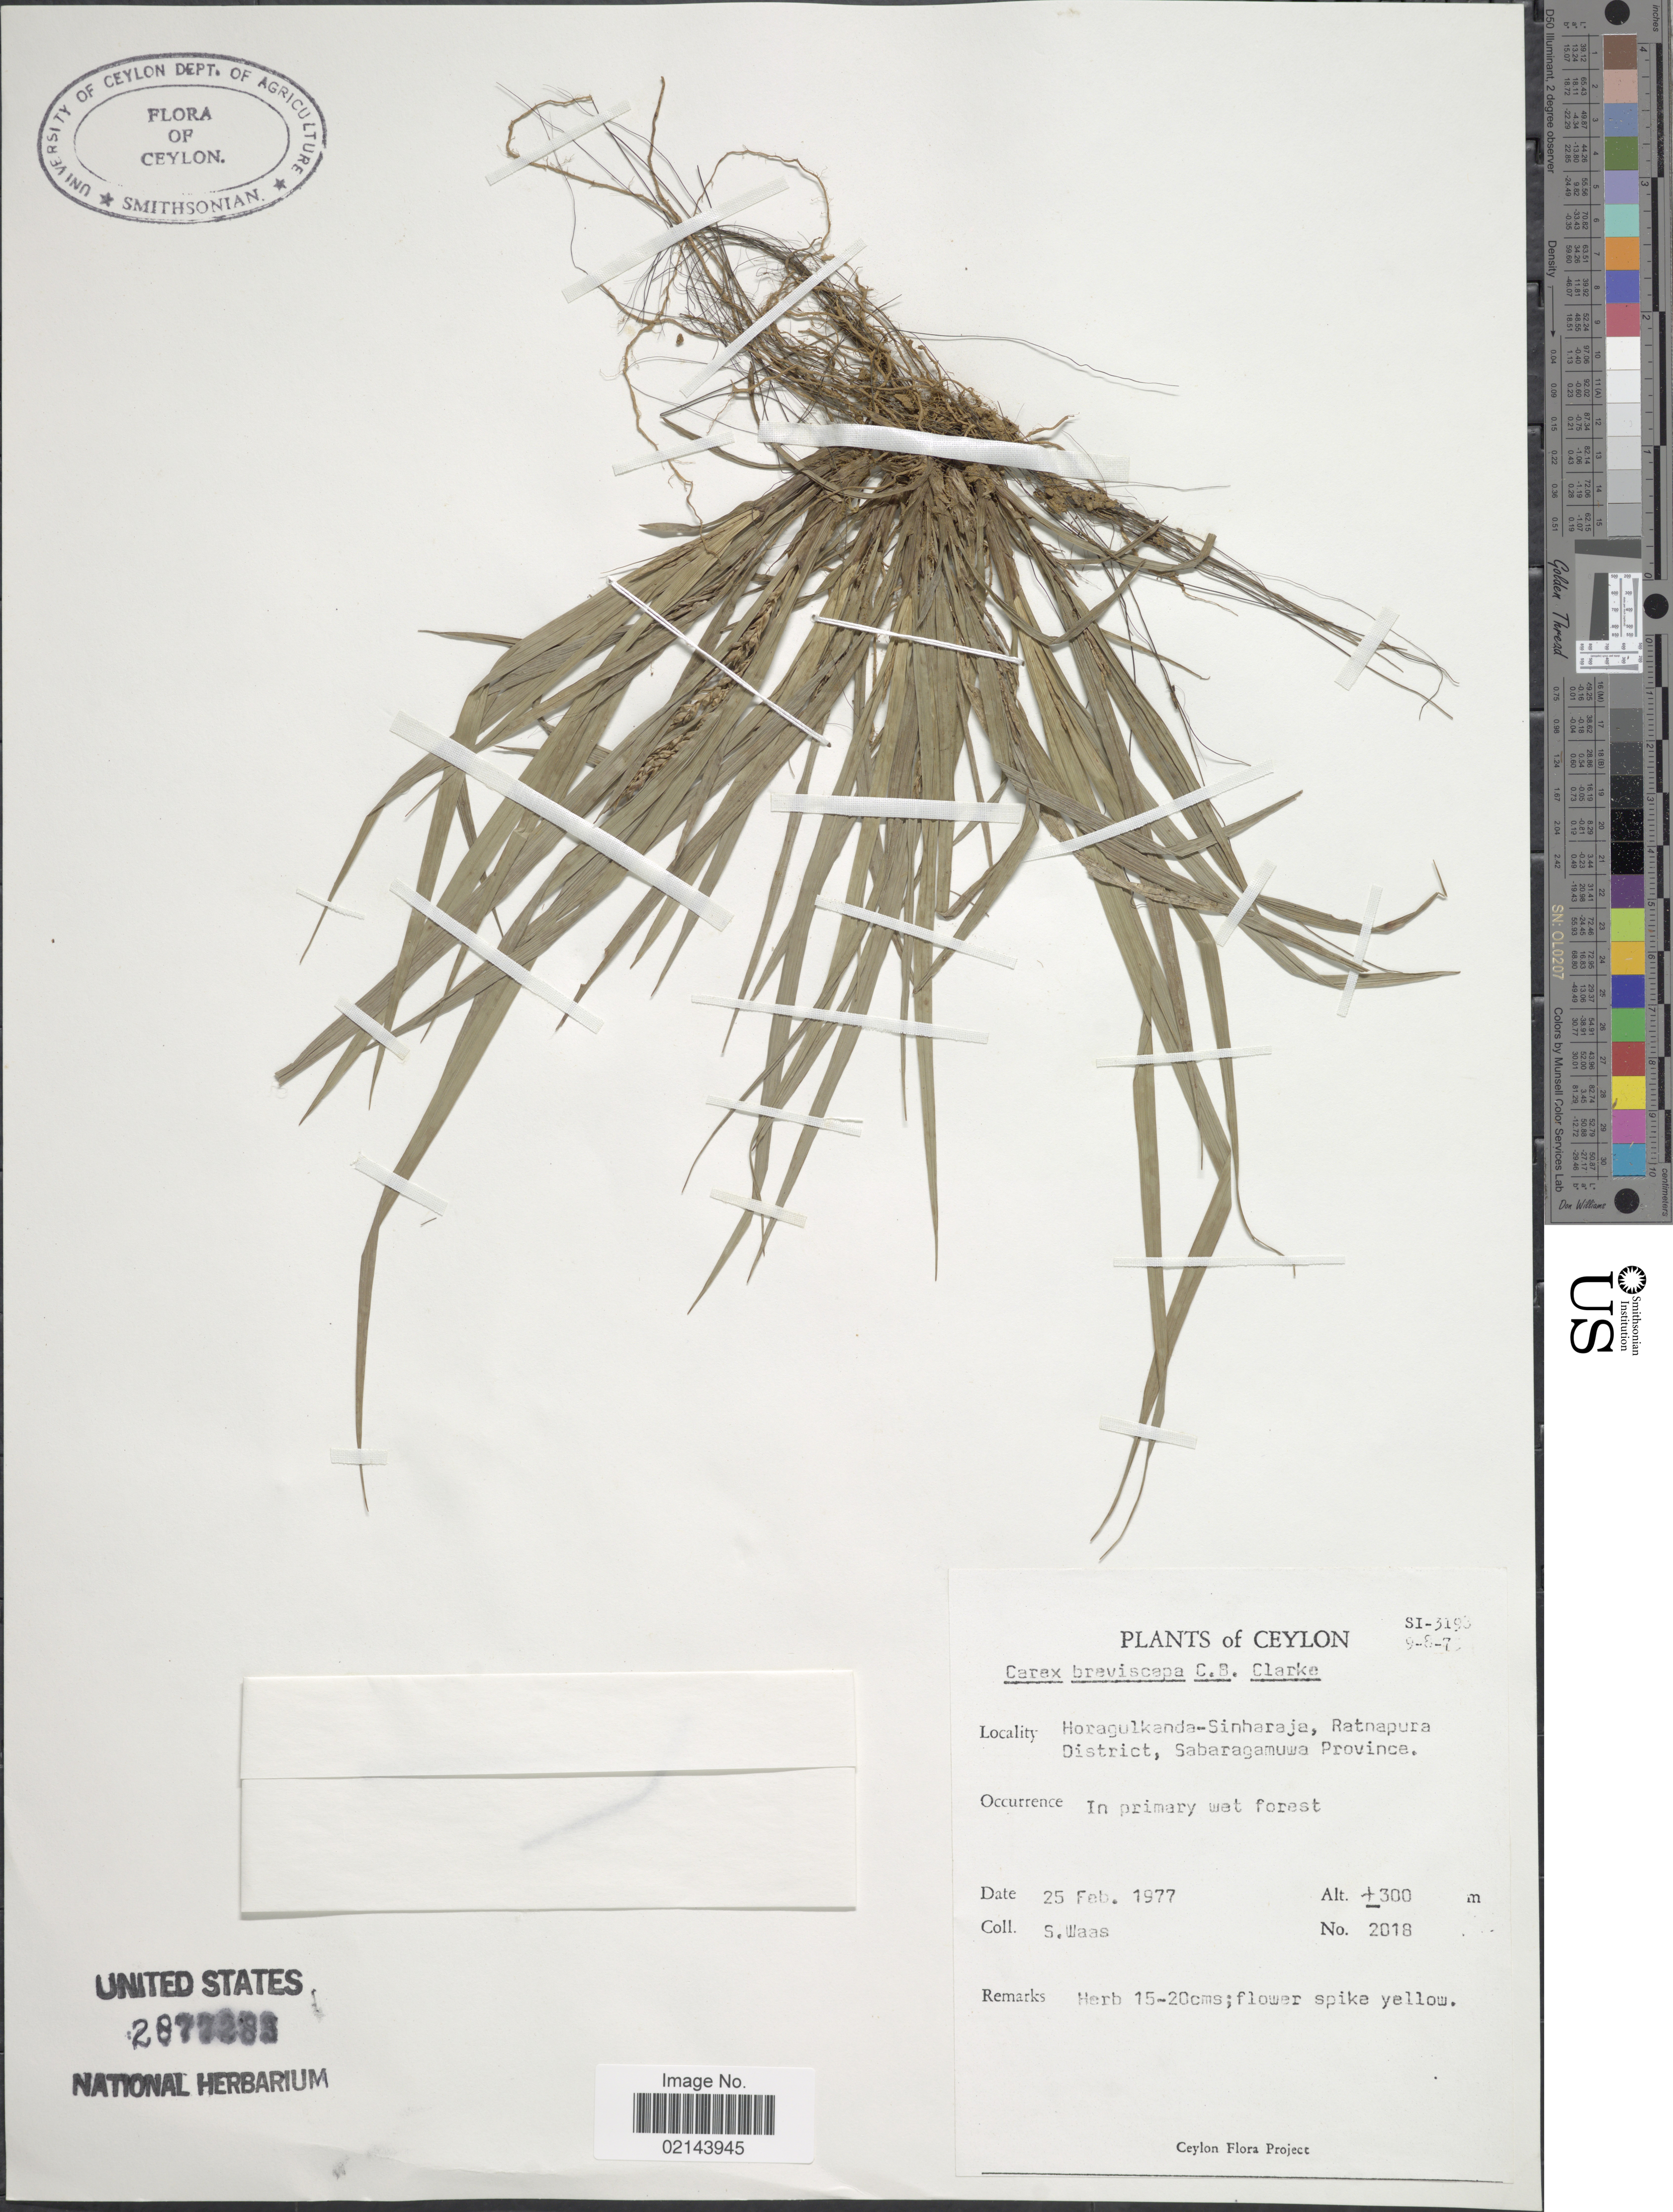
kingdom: Plantae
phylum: Tracheophyta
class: Liliopsida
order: Poales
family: Cyperaceae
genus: Carex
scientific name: Carex breviscapa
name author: C.B. Clarke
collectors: S. Waas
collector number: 2018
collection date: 1977-02-25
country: Sri Lanka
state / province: Sabaragamuwa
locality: Ceylon, Horagulkanda-Sinharaja, Ratnapura District.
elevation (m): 300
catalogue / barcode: US 2877283